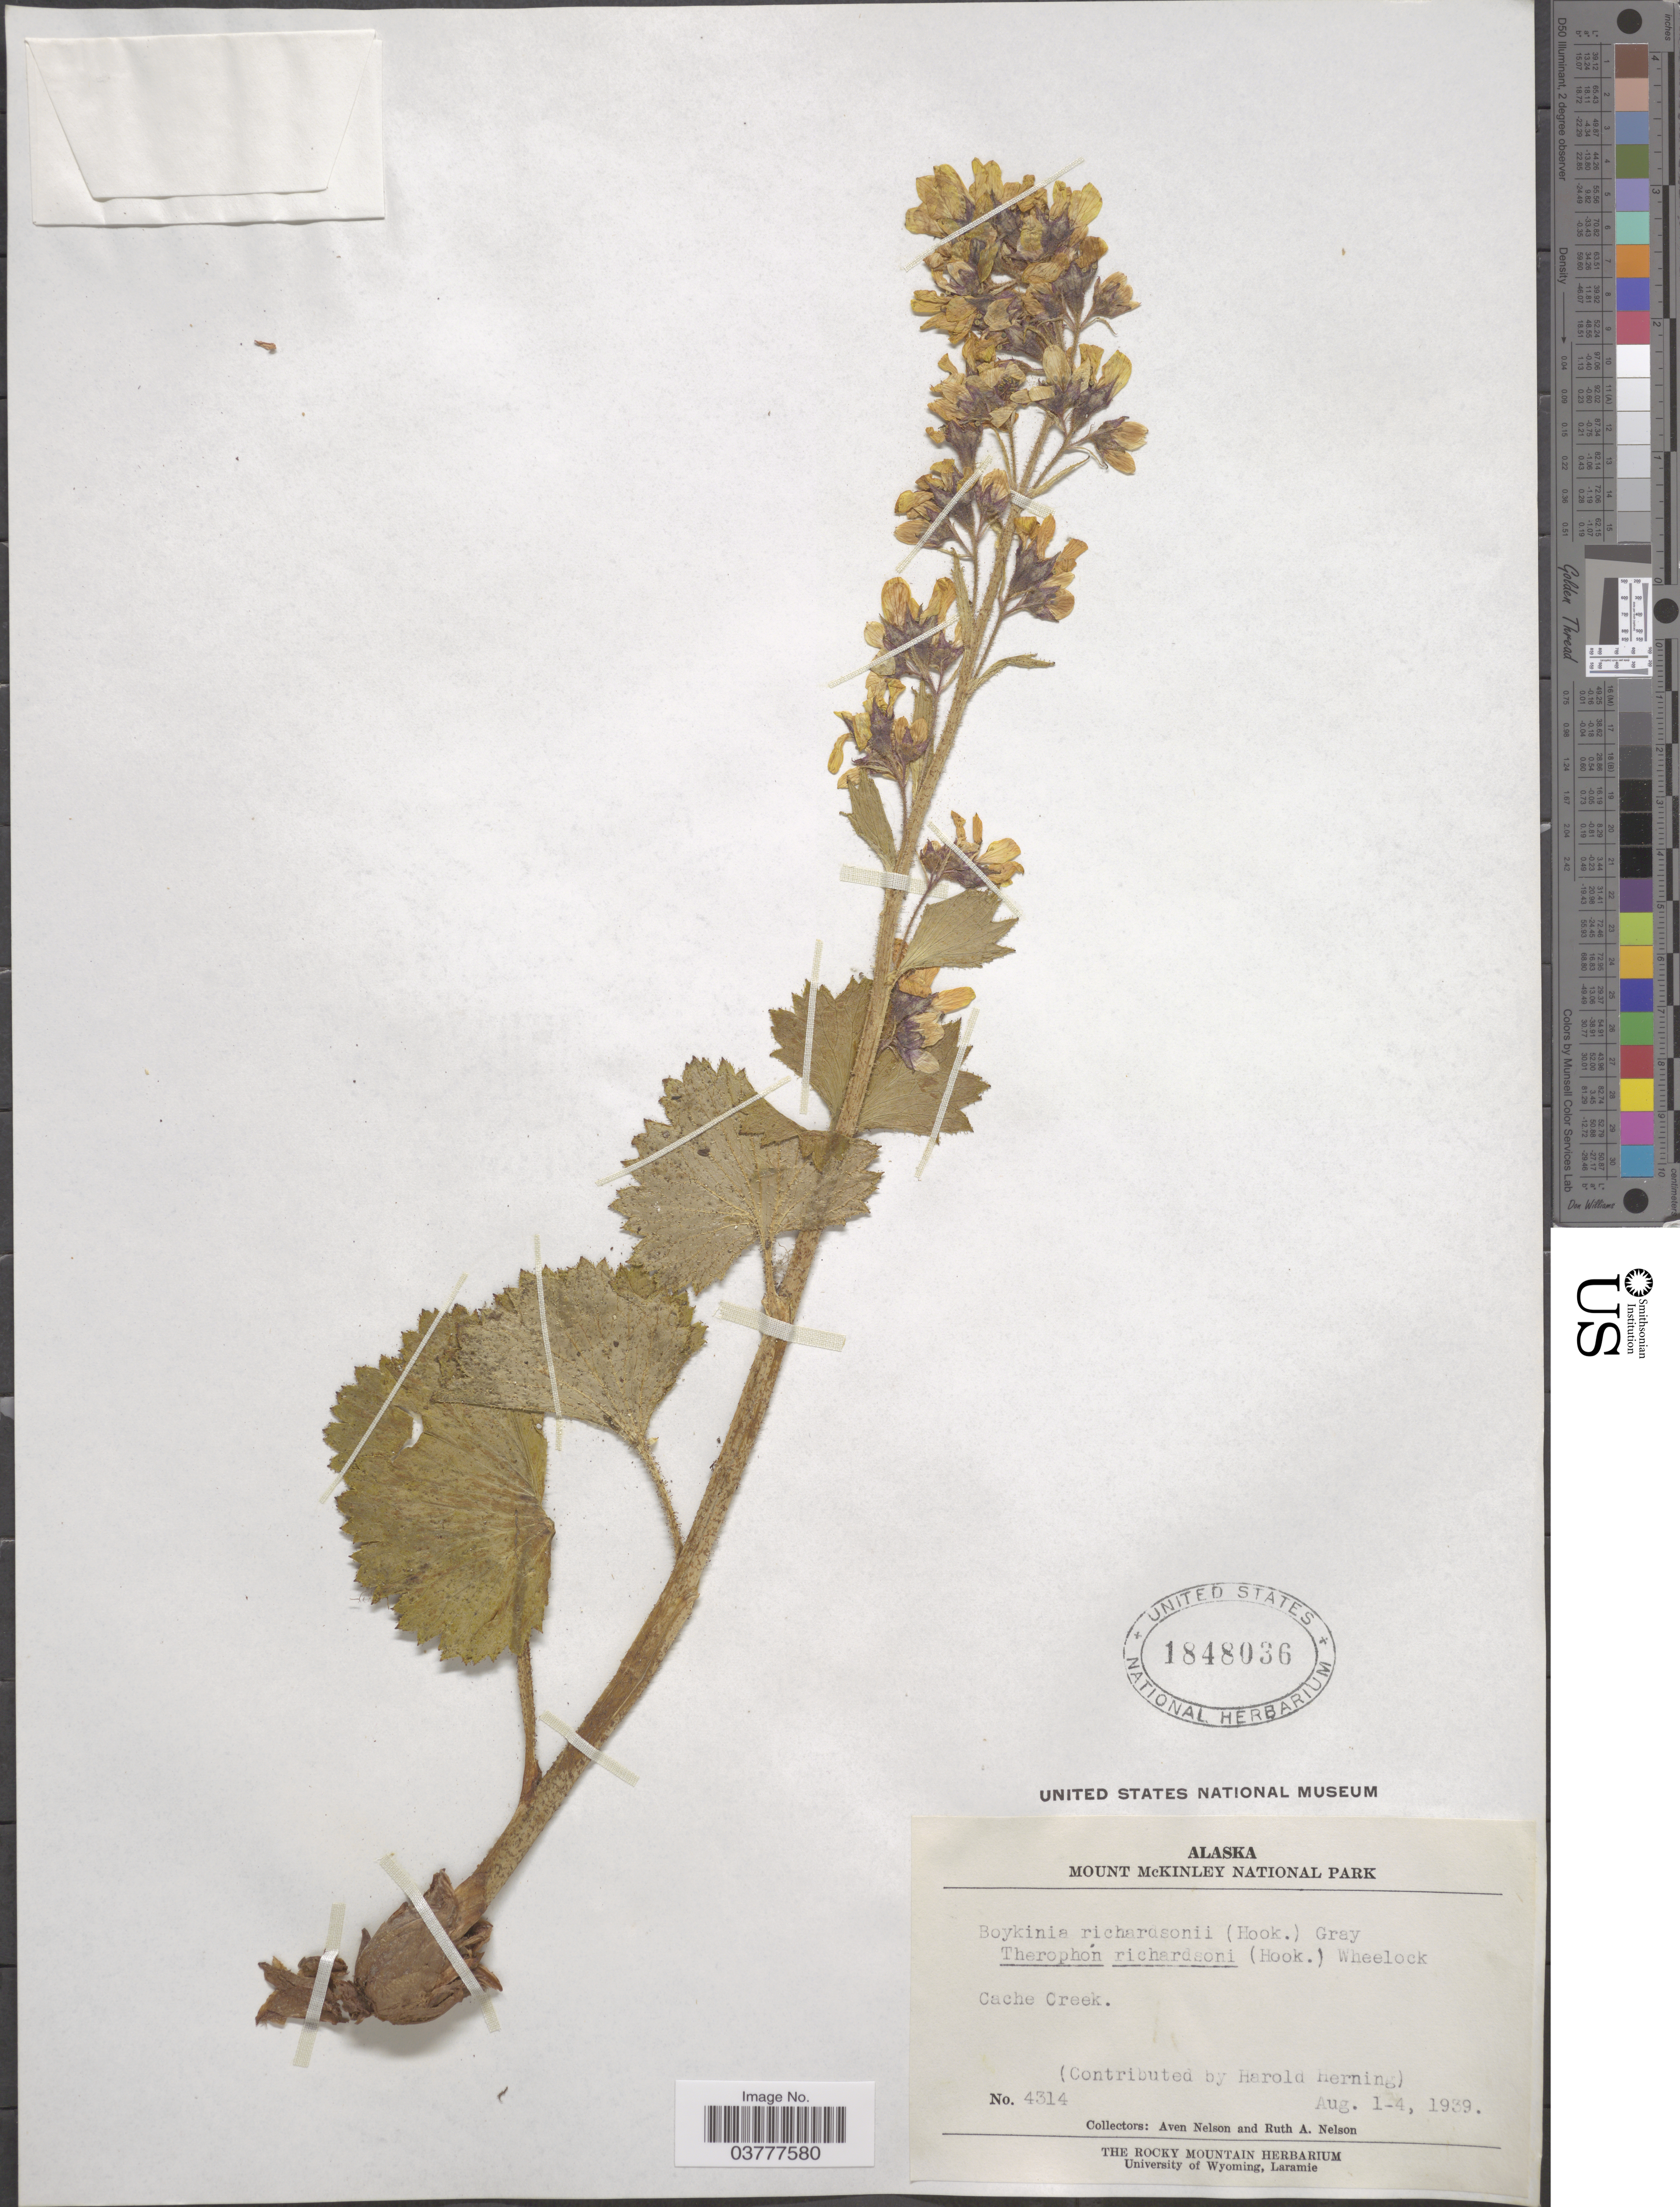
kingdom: Plantae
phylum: Tracheophyta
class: Magnoliopsida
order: Saxifragales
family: Saxifragaceae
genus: Boykinia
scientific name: Boykinia richardsonii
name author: (Hook.) A. Gray ex B.D. Jacks.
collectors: A. Nelson & R. A. Nelson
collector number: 4314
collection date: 1939-08-01/1939-08-04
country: United States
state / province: Alaska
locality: Mount McKinley National Park. Cache Creek.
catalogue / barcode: US 1848036